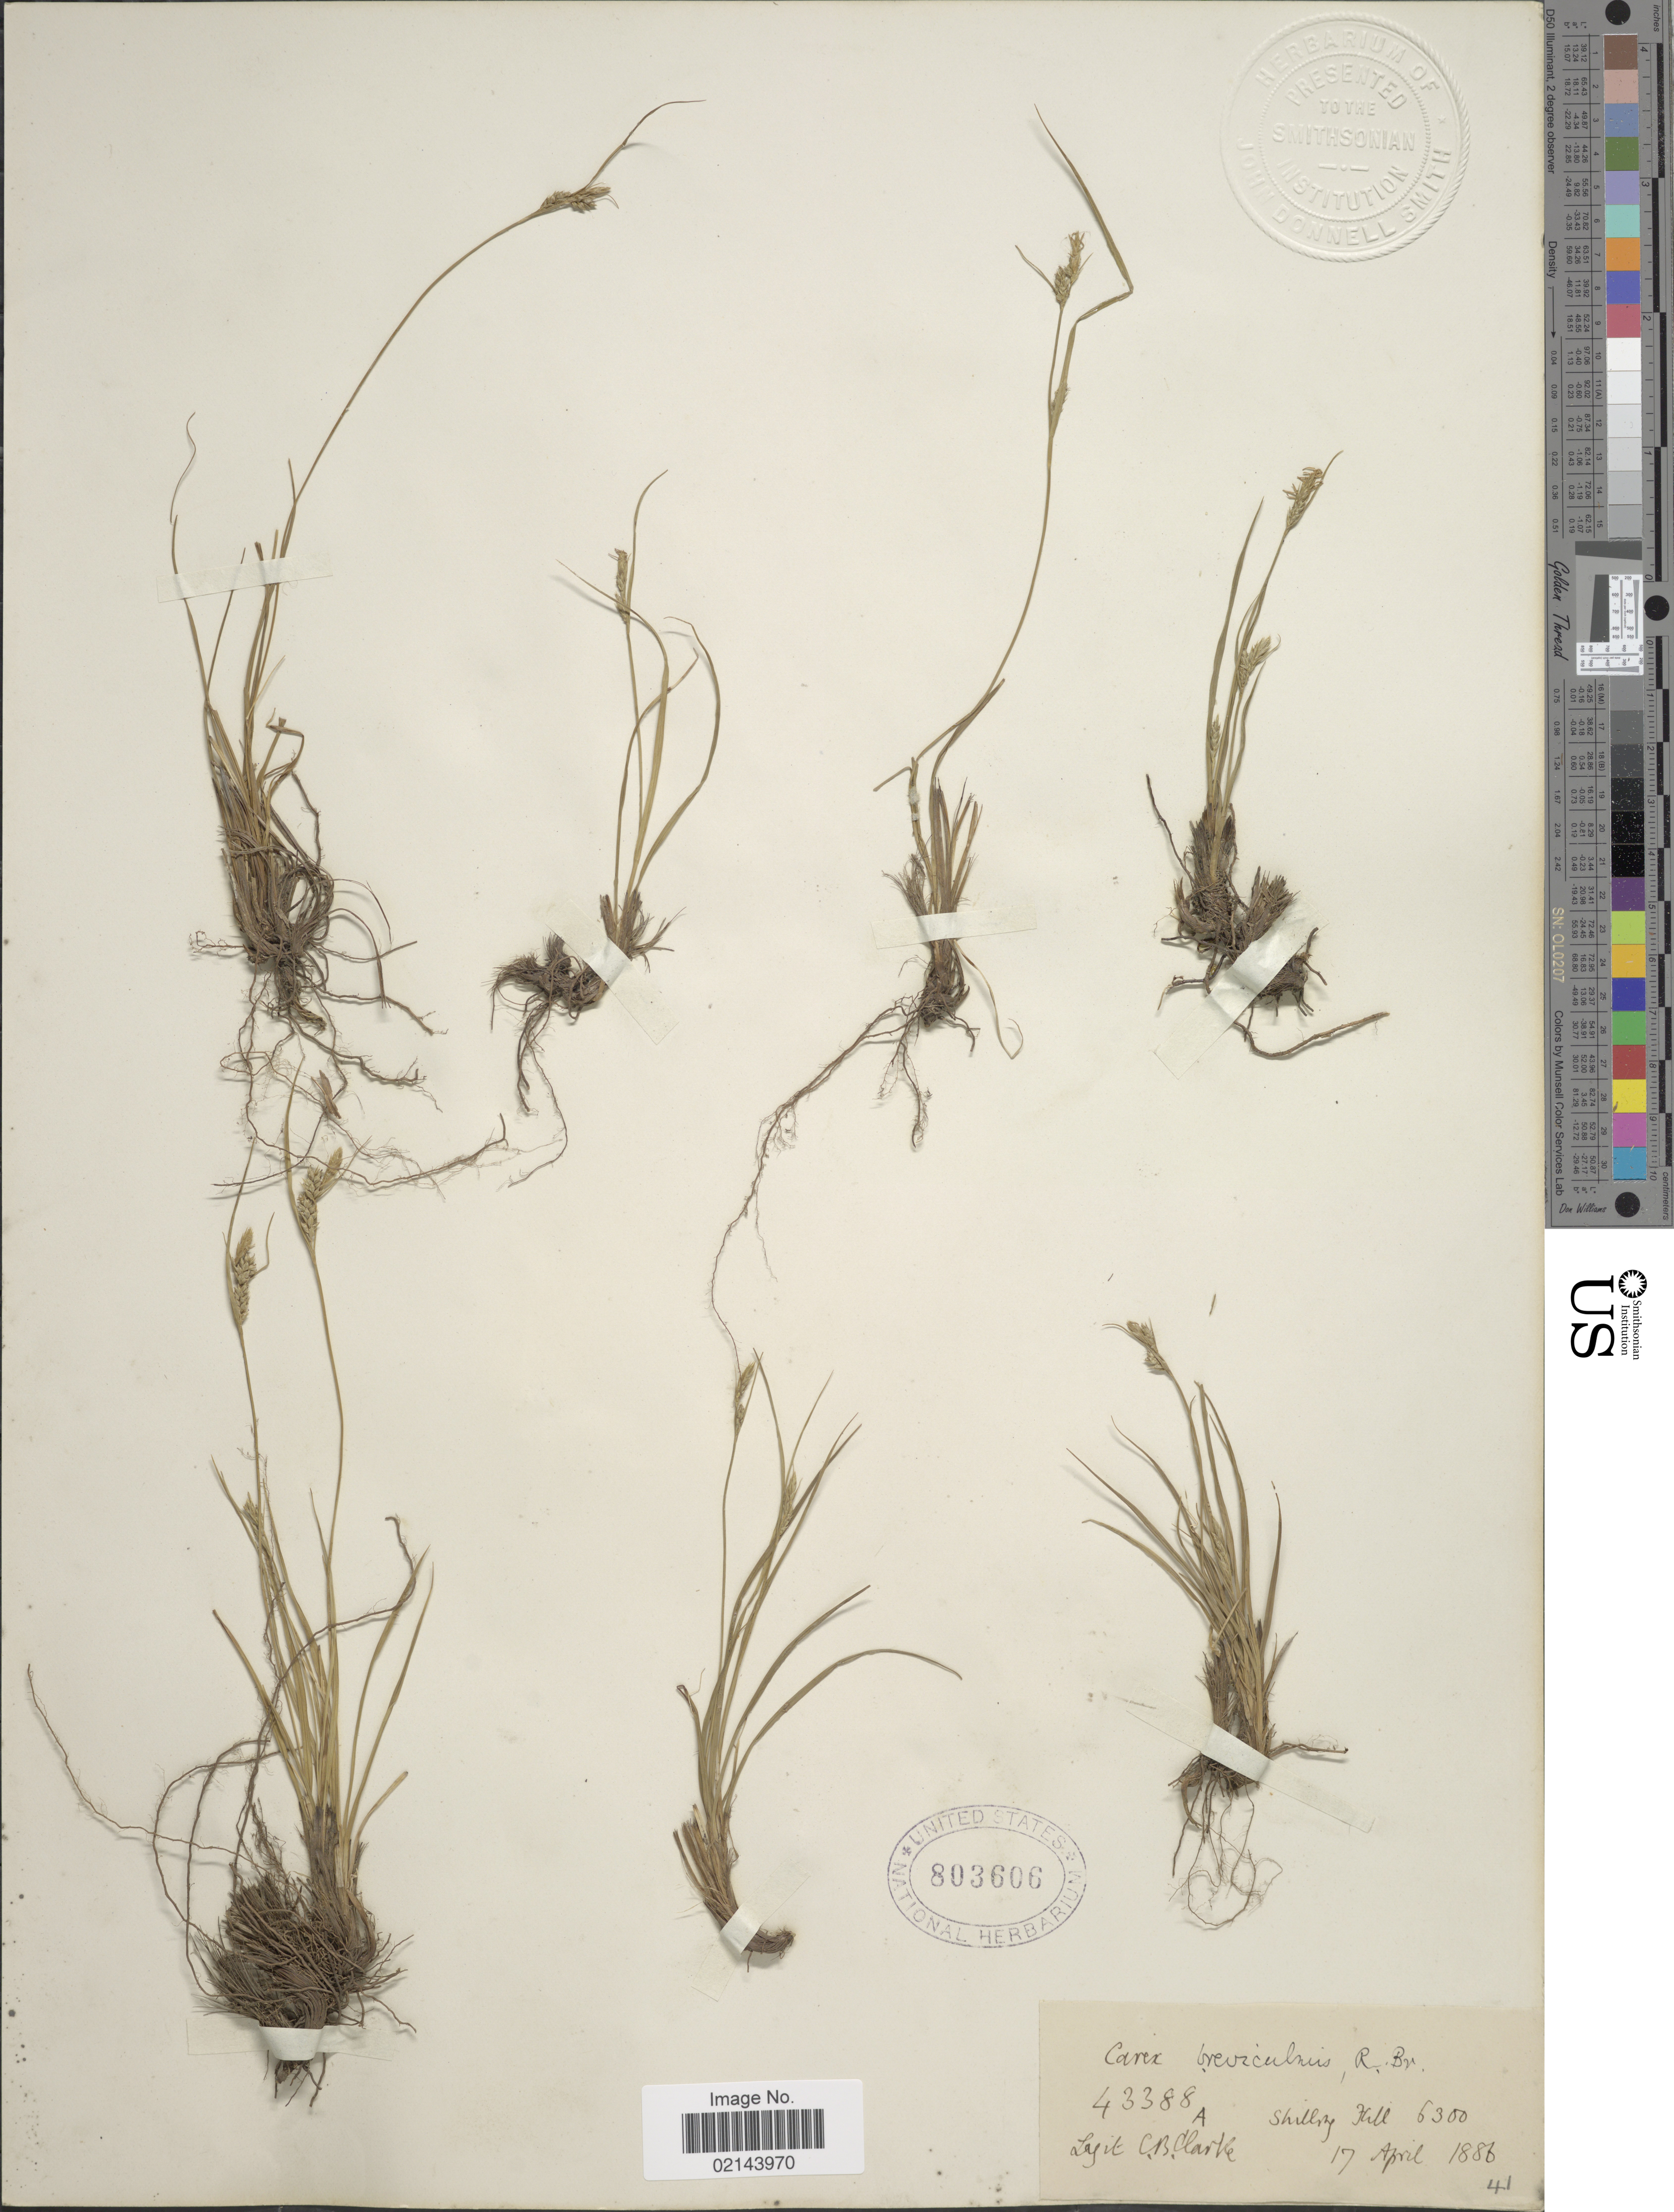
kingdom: Plantae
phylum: Tracheophyta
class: Liliopsida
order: Poales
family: Cyperaceae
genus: Carex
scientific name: Carex breviculmis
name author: R. Br.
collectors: C. B. Clarke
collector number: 43388A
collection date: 1886-04-17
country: India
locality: Shillong Hill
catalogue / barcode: US 803606